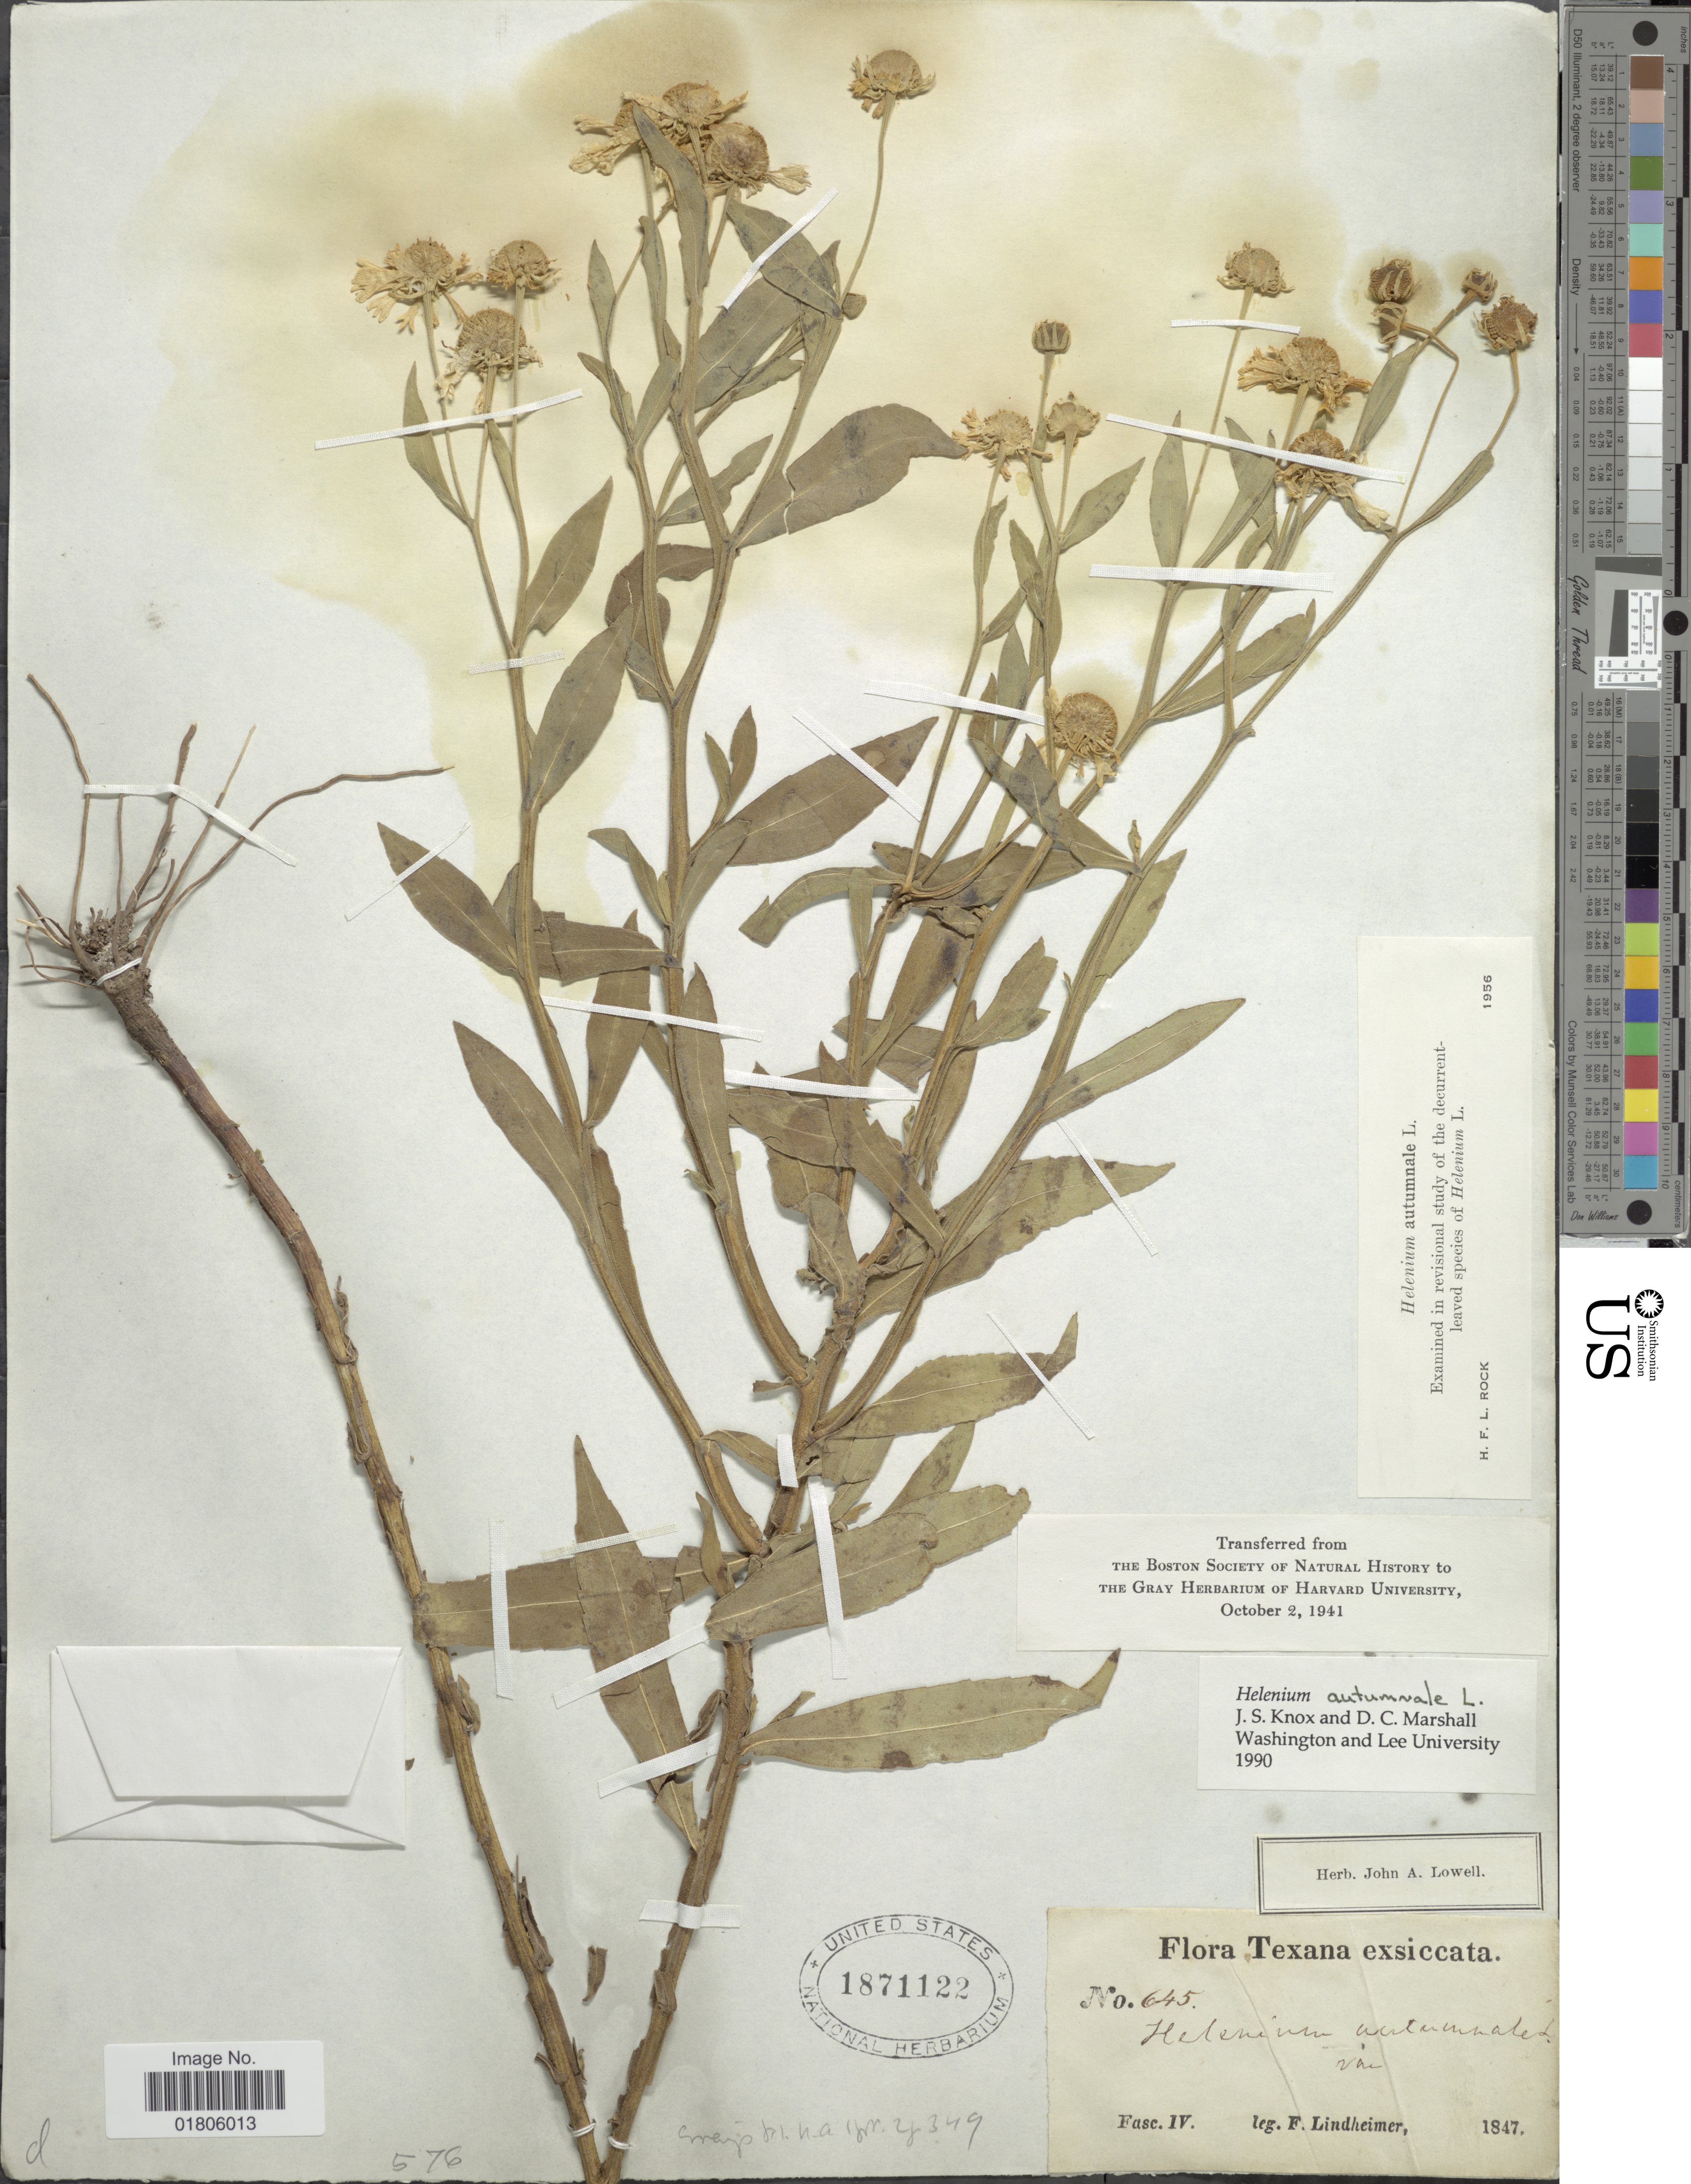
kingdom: Plantae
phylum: Tracheophyta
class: Magnoliopsida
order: Asterales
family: Asteraceae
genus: Helenium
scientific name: Helenium autumnale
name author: L.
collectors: F. Lindheimer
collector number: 645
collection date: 1847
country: United States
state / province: Texas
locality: Fasc. IV [unsure placement]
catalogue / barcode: US 1871122